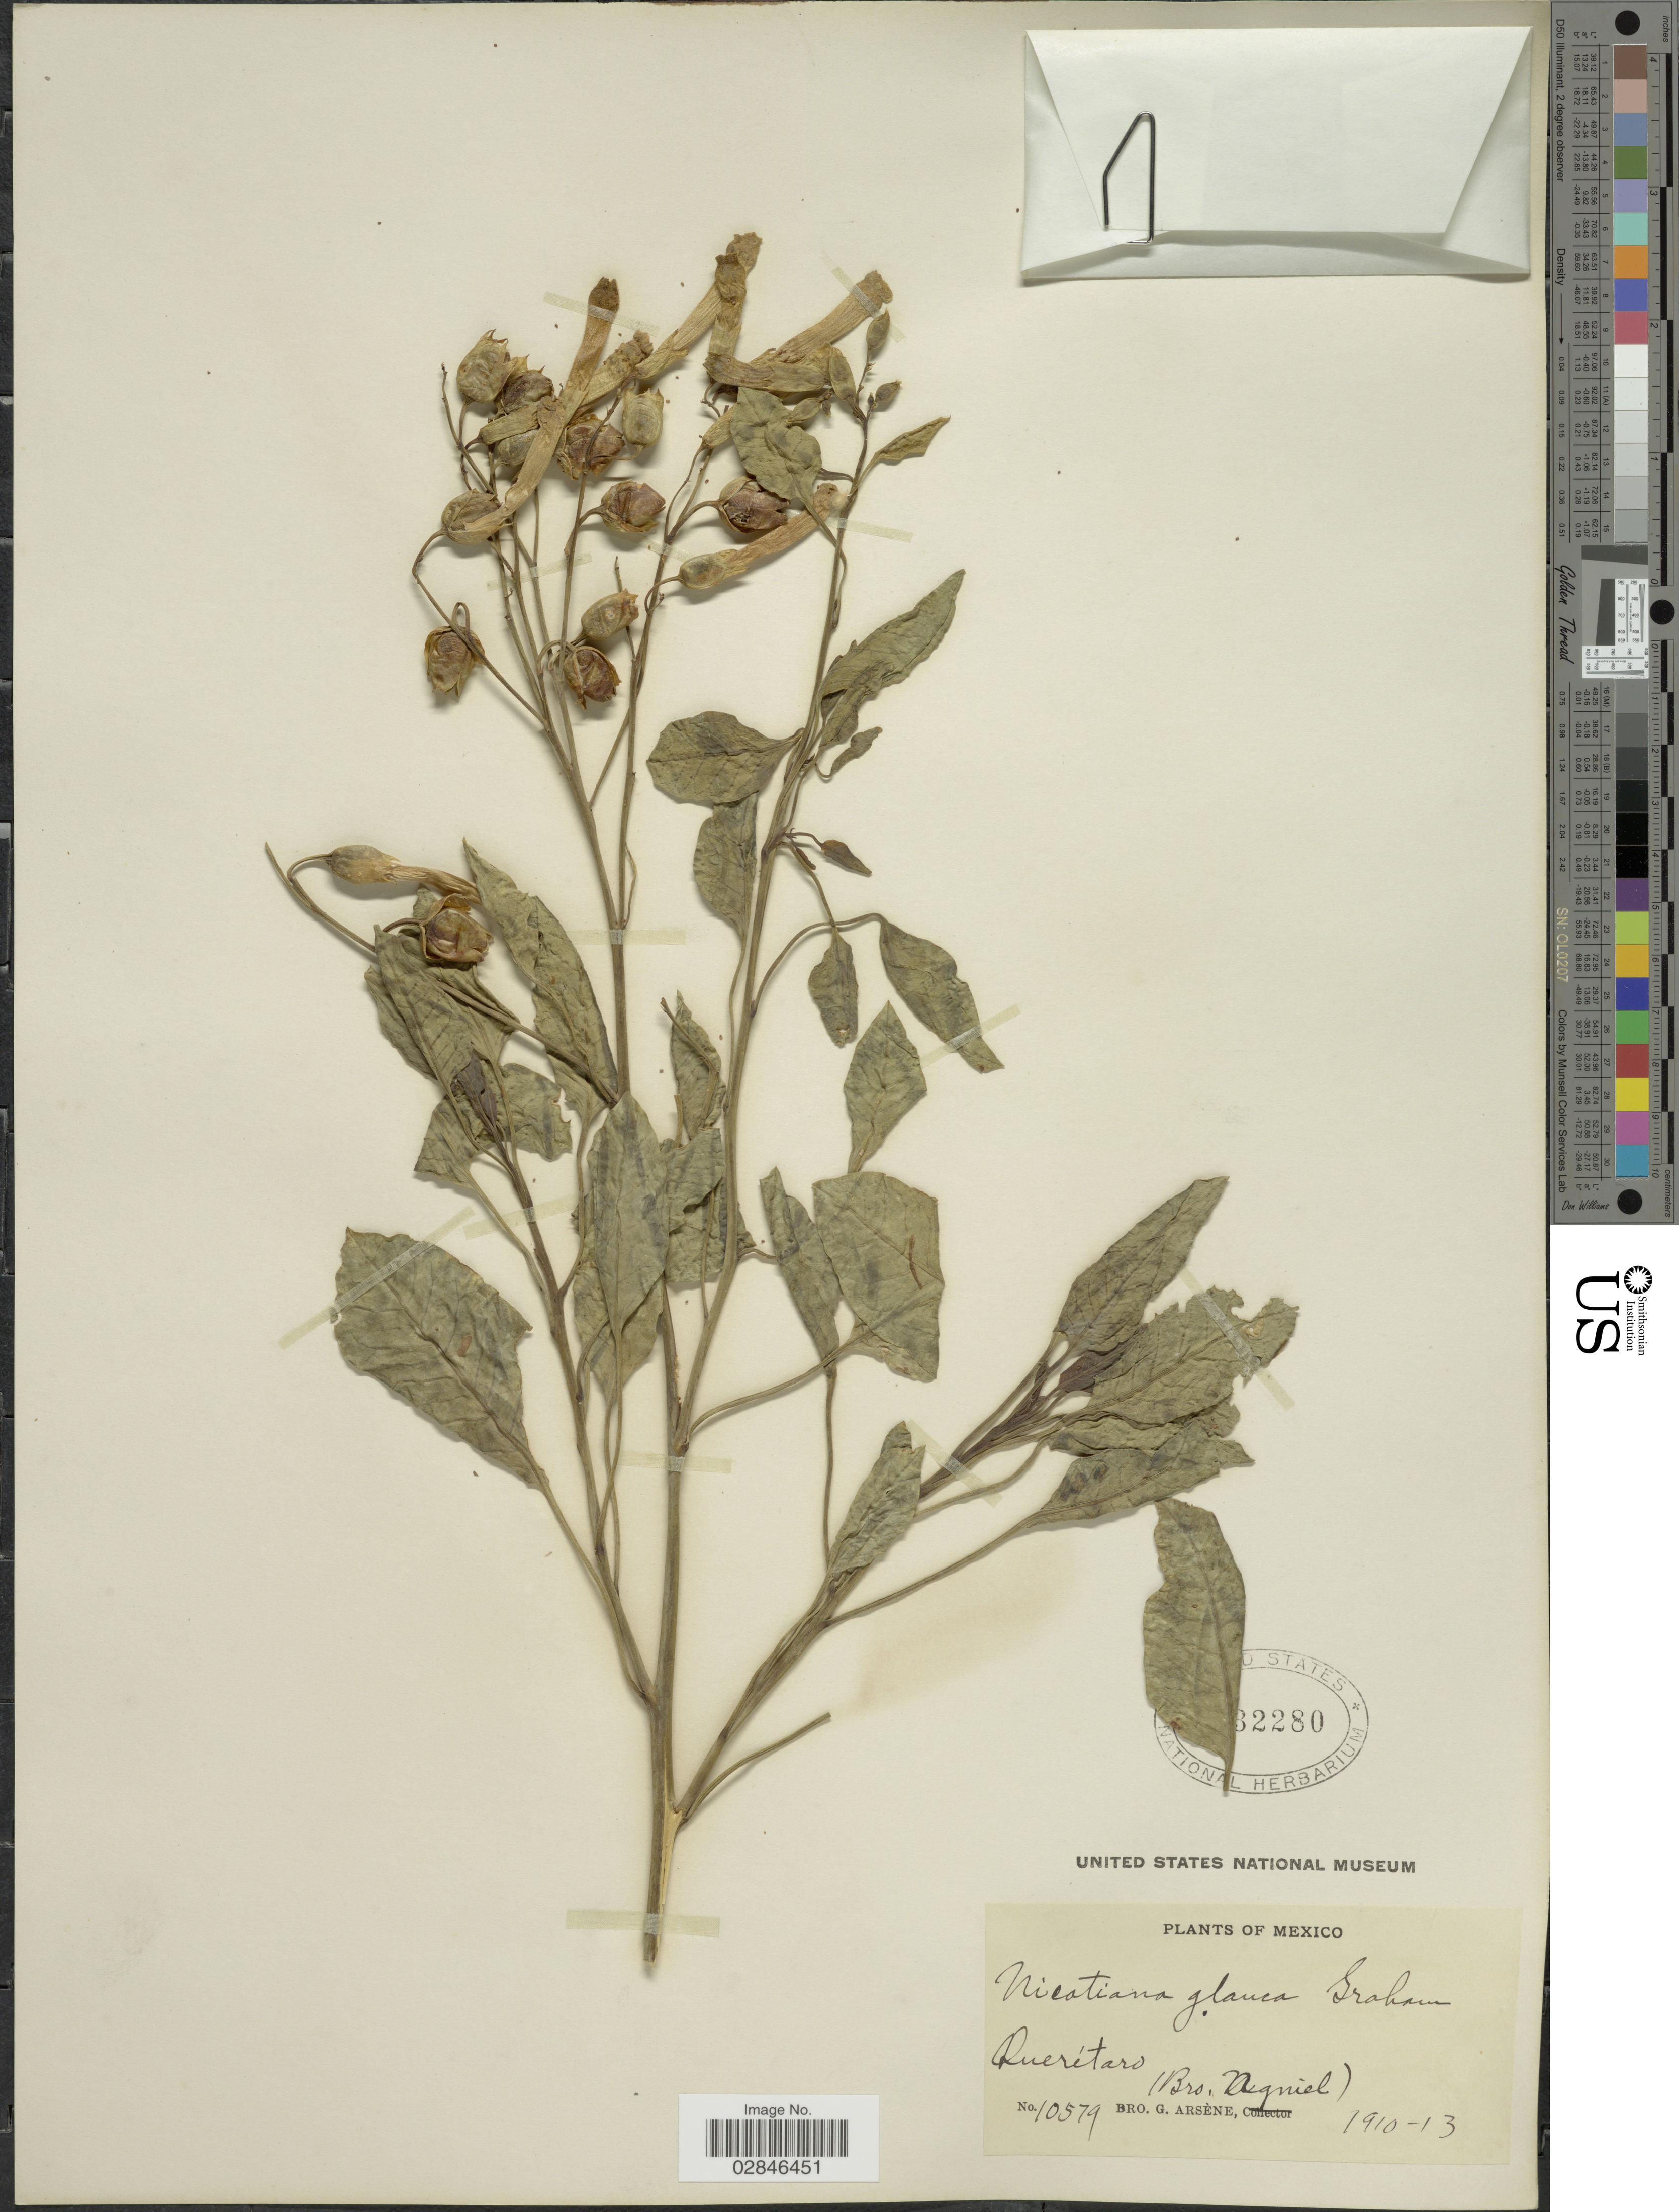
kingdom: Plantae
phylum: Tracheophyta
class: Magnoliopsida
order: Solanales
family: Solanaceae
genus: Nicotiana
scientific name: Nicotiana glauca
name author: Graham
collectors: Bro. G. Arsène & Bro. Agniel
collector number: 10579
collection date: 1910/1913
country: Mexico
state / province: Querétaro